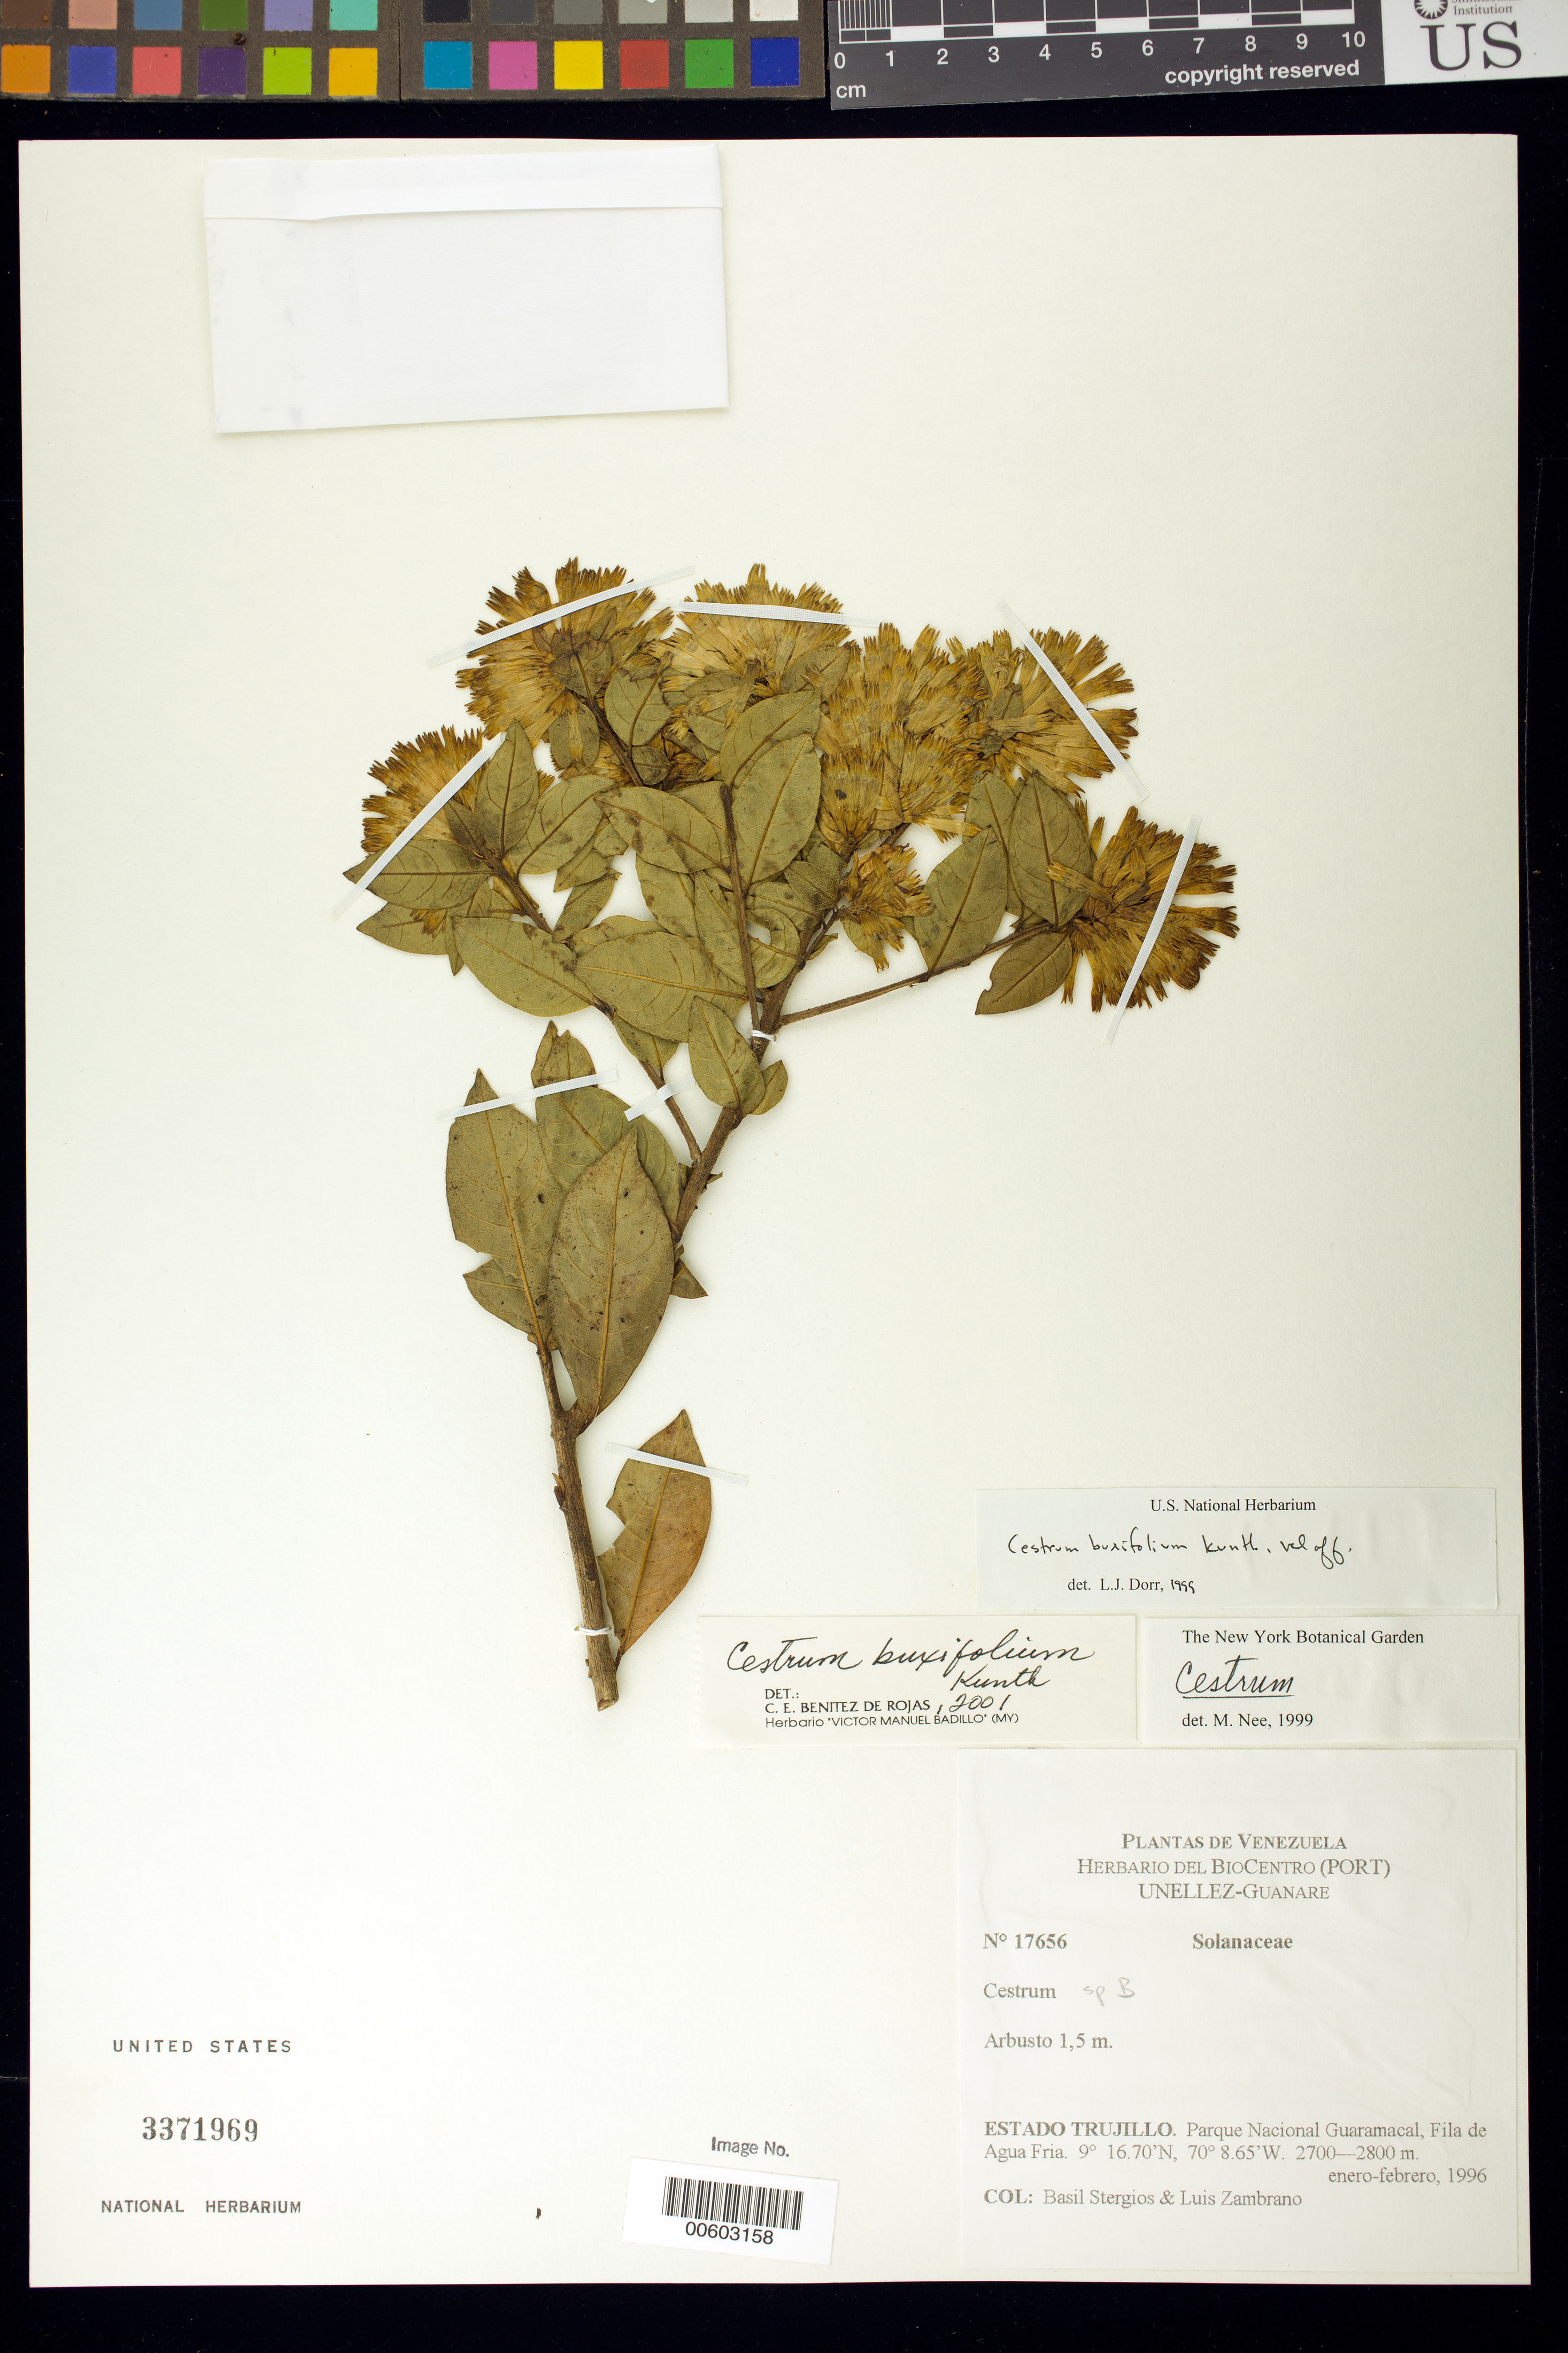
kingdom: Plantae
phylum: Tracheophyta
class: Magnoliopsida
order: Solanales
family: Solanaceae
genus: Cestrum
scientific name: Cestrum buxifolium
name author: Kunth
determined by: Benítez, C. E.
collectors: B. G. Stergios & L. Zambrano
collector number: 17656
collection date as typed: Jan 1996 to -- Feb 1996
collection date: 1996-01/1996-02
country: Venezuela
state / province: Trujillo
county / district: Boconó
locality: Parque Nacional Guaramacal, Fila de Agua Fria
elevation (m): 2700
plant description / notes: NY, PORT, US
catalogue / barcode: US 3371969